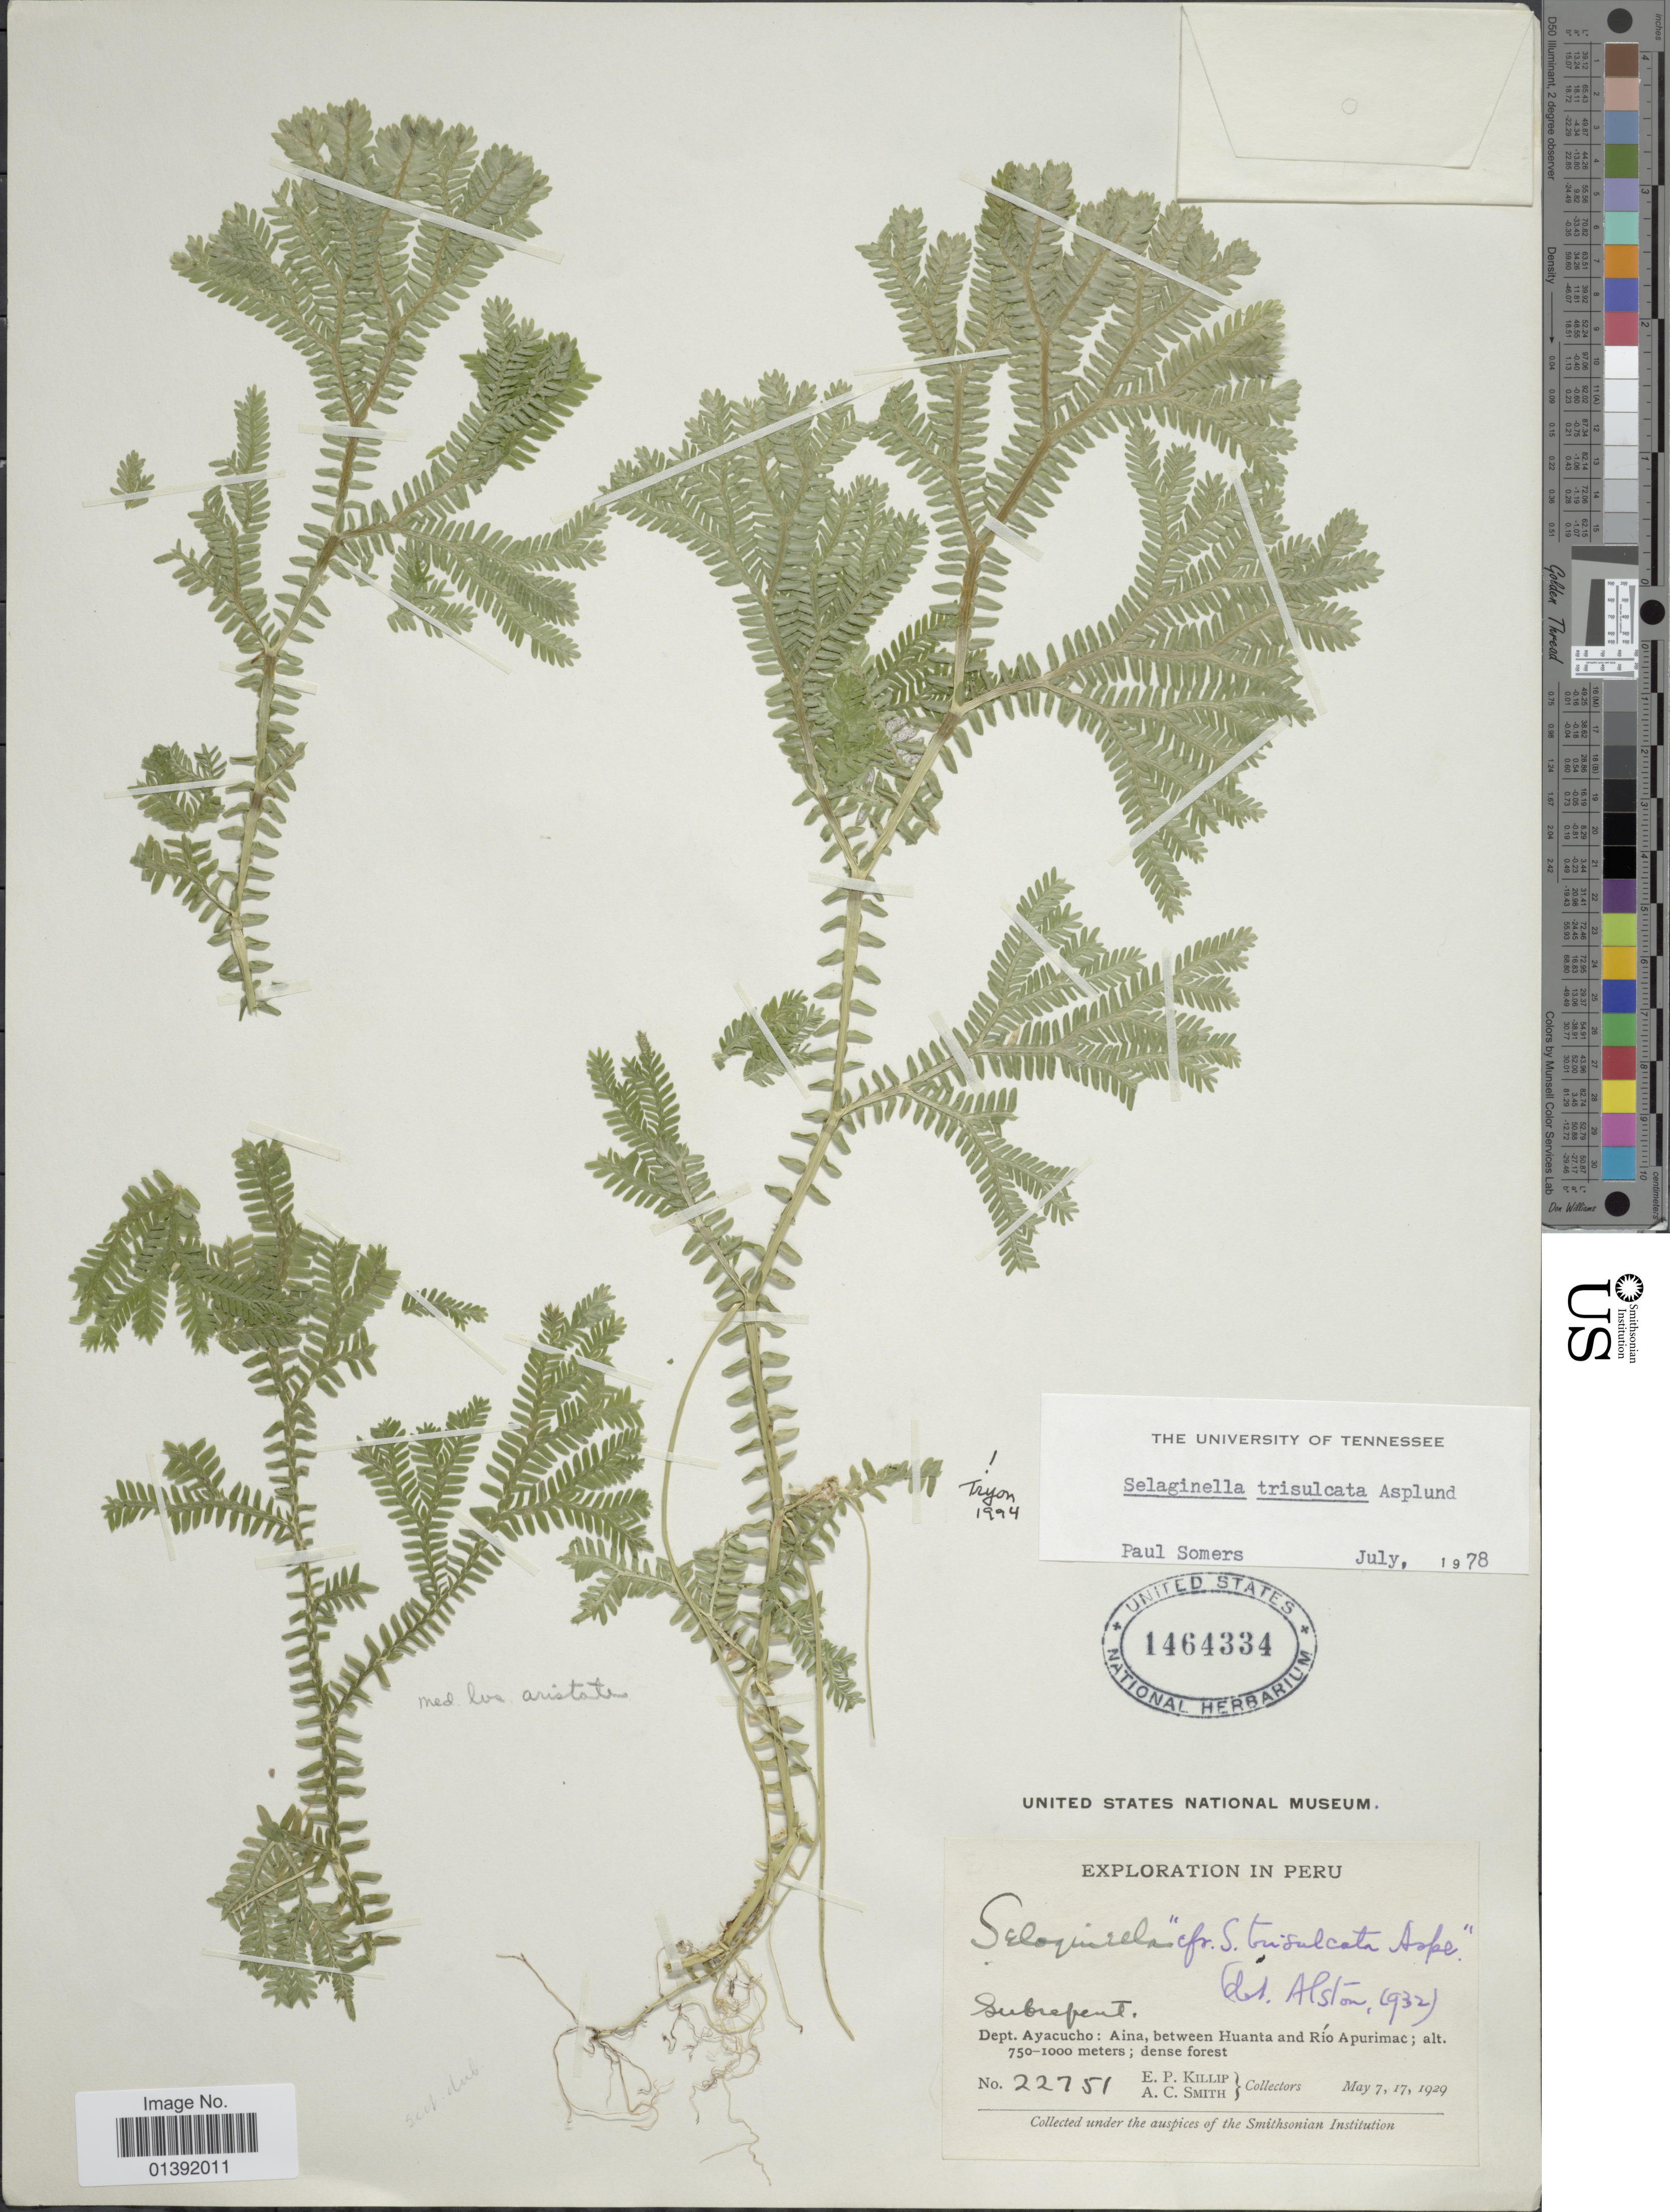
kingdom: Plantae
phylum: Tracheophyta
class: Lycopodiopsida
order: Selaginellales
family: Selaginellaceae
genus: Selaginella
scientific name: Selaginella trisulcata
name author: Aspl.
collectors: E. P. Killip & A. C. Smith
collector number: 22751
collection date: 1929-05-07/1929-05-17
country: Peru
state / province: Ayacucho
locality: Aina, between Huanta and Rio Apruimac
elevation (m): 750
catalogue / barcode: US 1464334